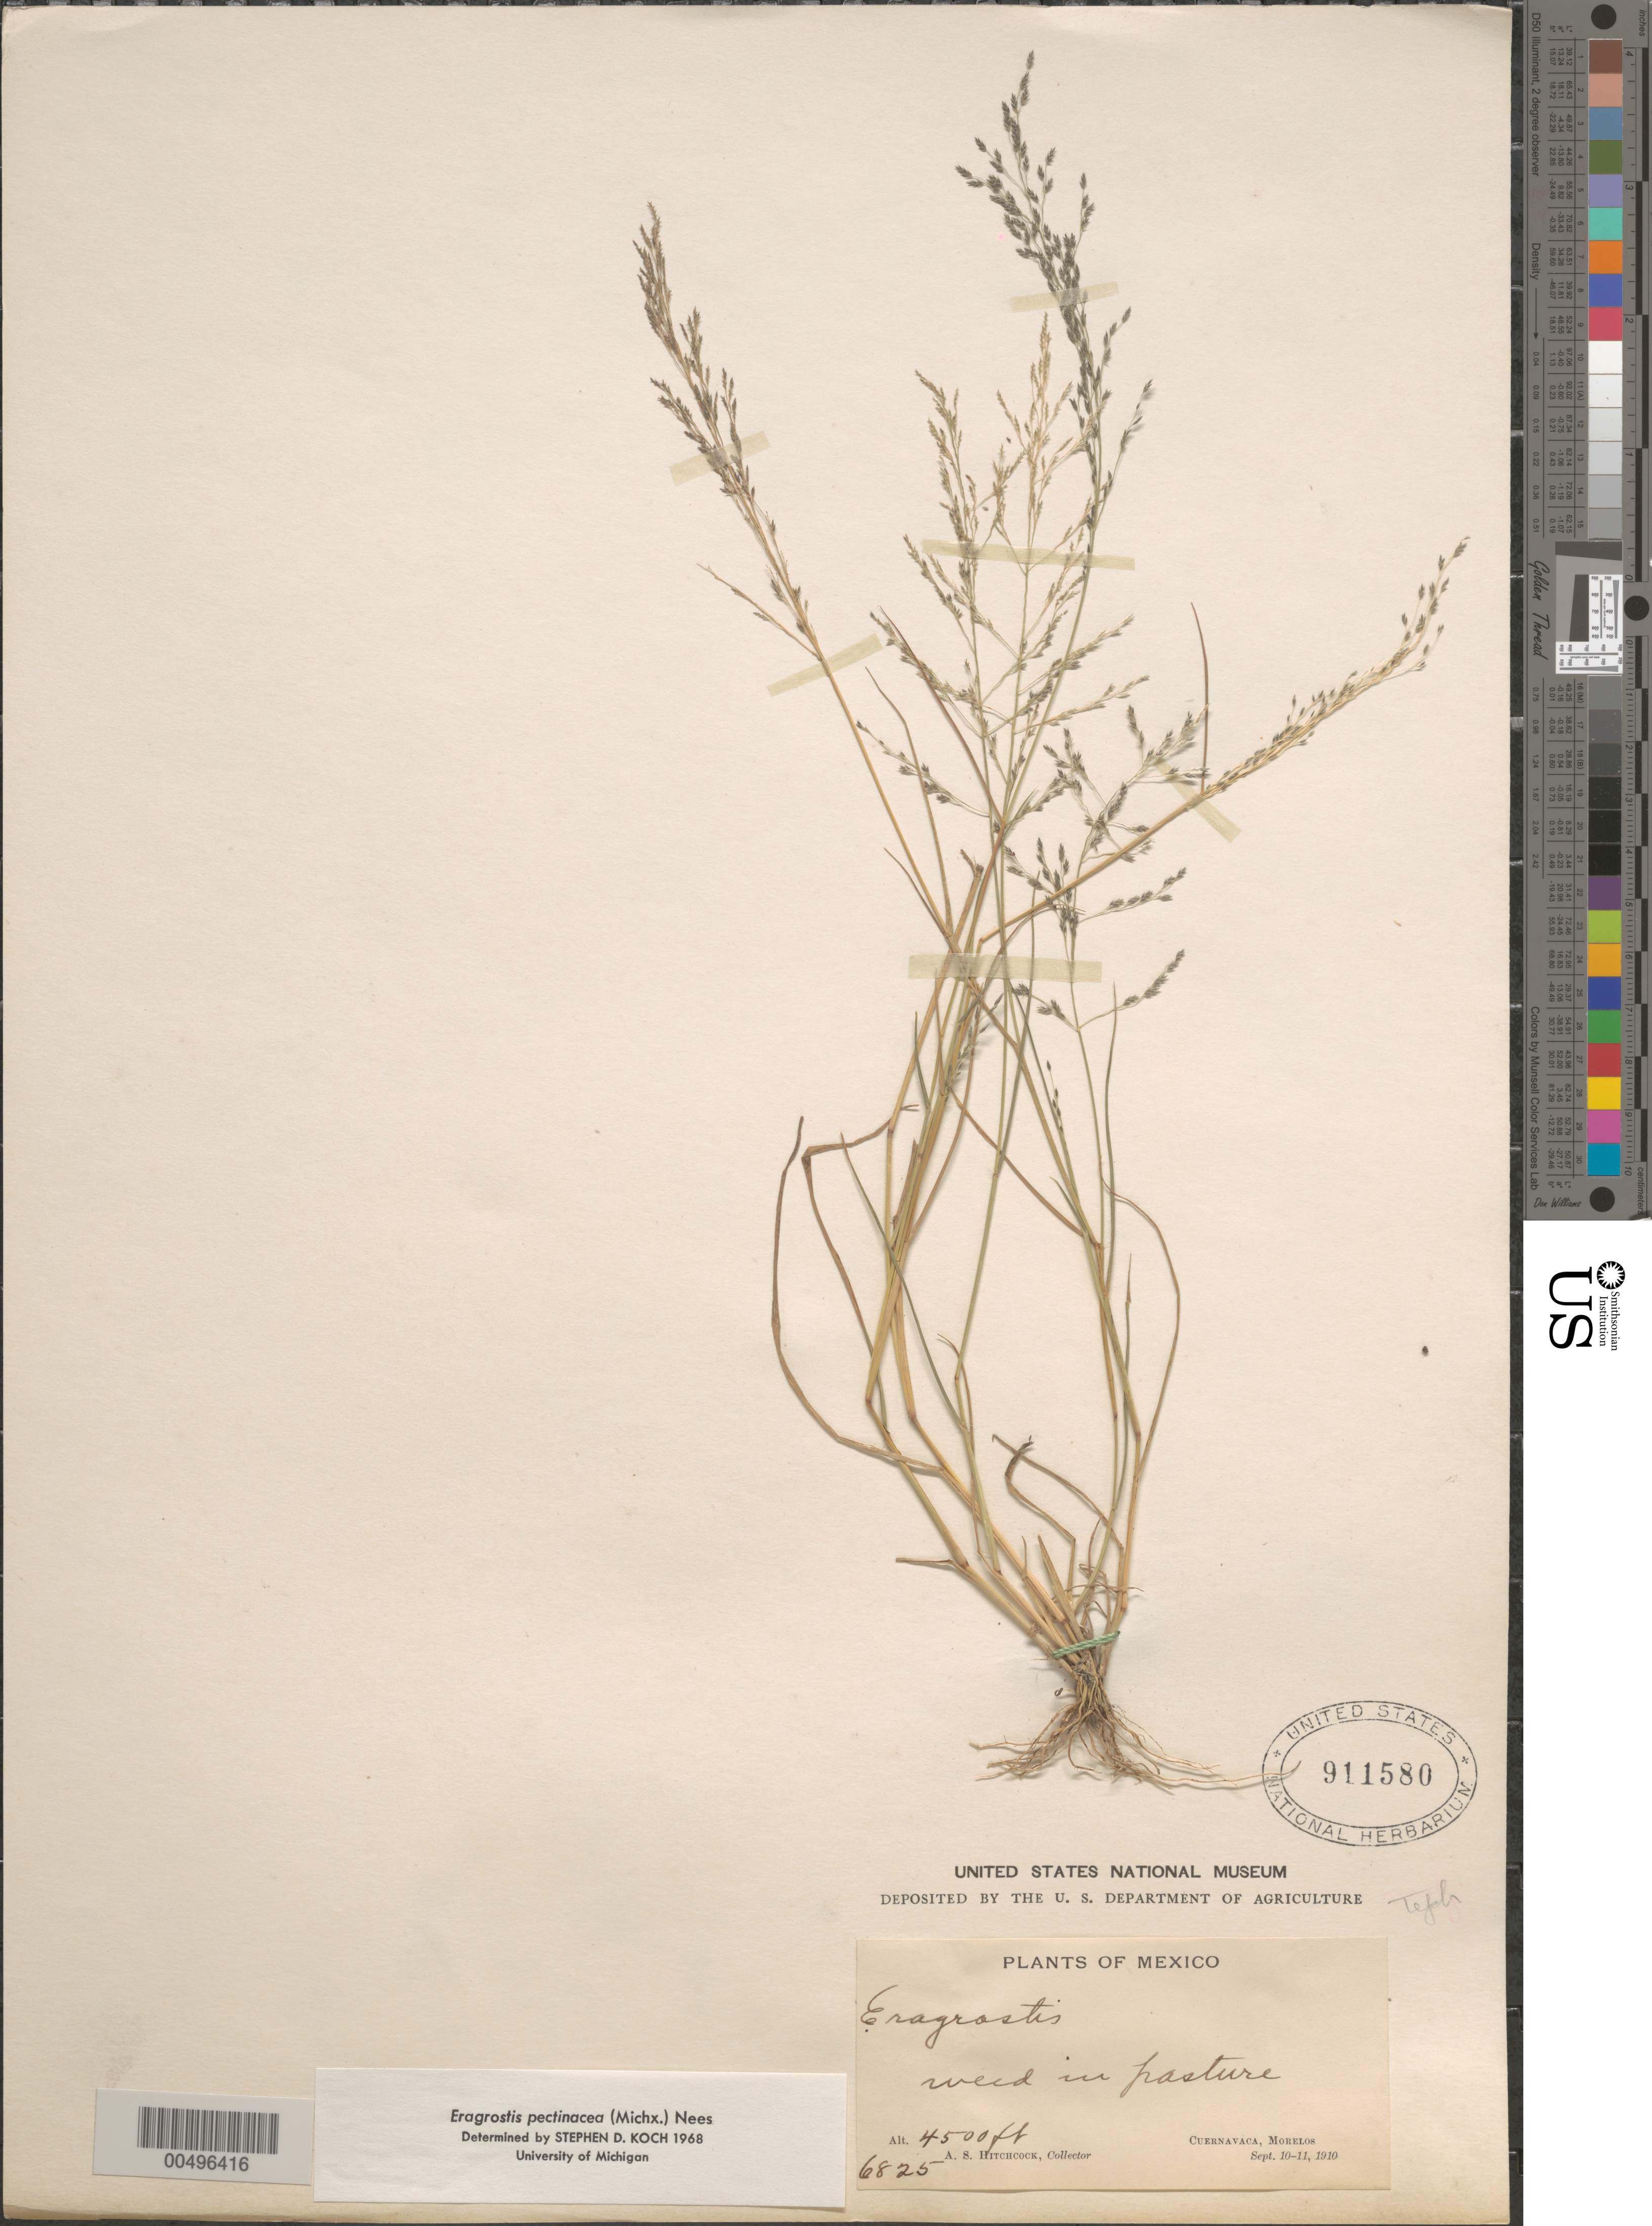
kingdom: Plantae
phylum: Tracheophyta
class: Liliopsida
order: Poales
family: Poaceae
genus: Eragrostis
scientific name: Eragrostis pectinacea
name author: (Michx.) Nees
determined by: Koch, S. D.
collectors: A. S. Hitchcock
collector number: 6825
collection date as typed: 10 Sep 1910 to 11 Sep 1910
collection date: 1910-09-11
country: Mexico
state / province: Morelos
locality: Cuernavaca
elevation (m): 1372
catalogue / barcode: US 911580